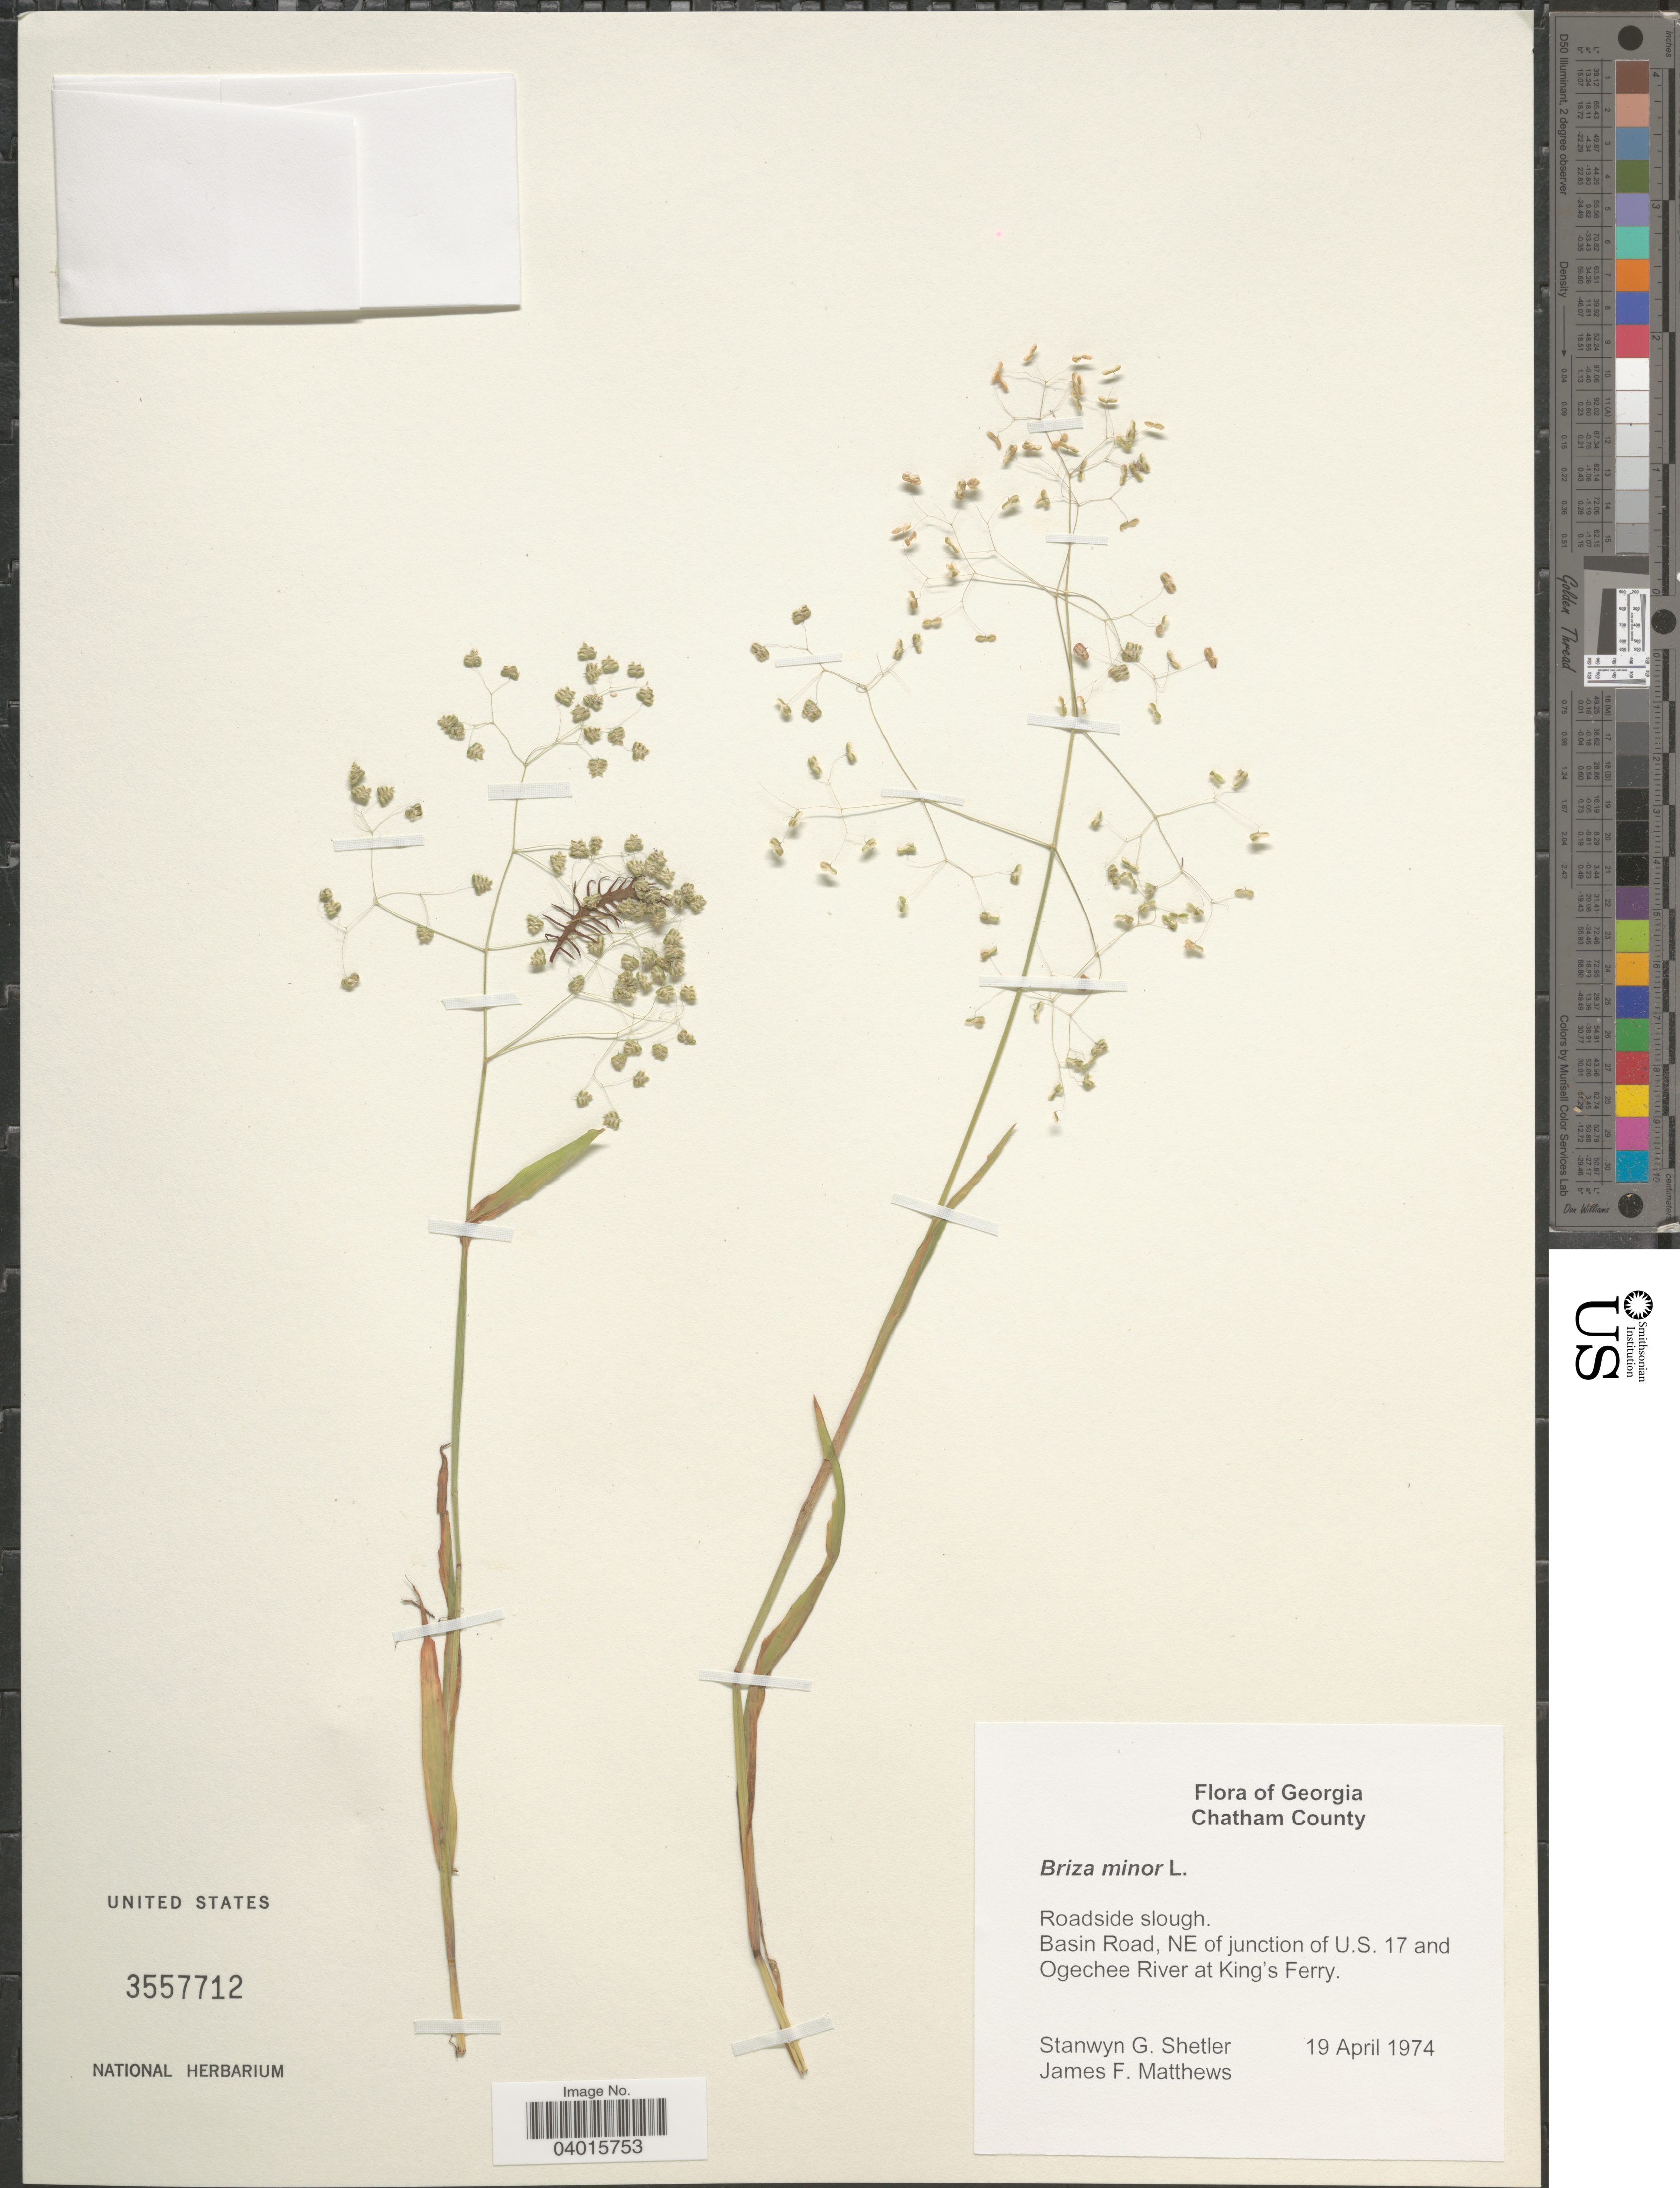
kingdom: Plantae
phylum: Tracheophyta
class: Liliopsida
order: Poales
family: Poaceae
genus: Briza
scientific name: Briza minor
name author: L.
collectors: S. Shetler & J. F. Mathews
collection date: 1974-04-19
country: United States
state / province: Georgia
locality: Chatham County. Roadside slough. Basin Road, NE of junction of U.S. 17 and Ogechee River at King's Ferry.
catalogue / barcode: US 3557712